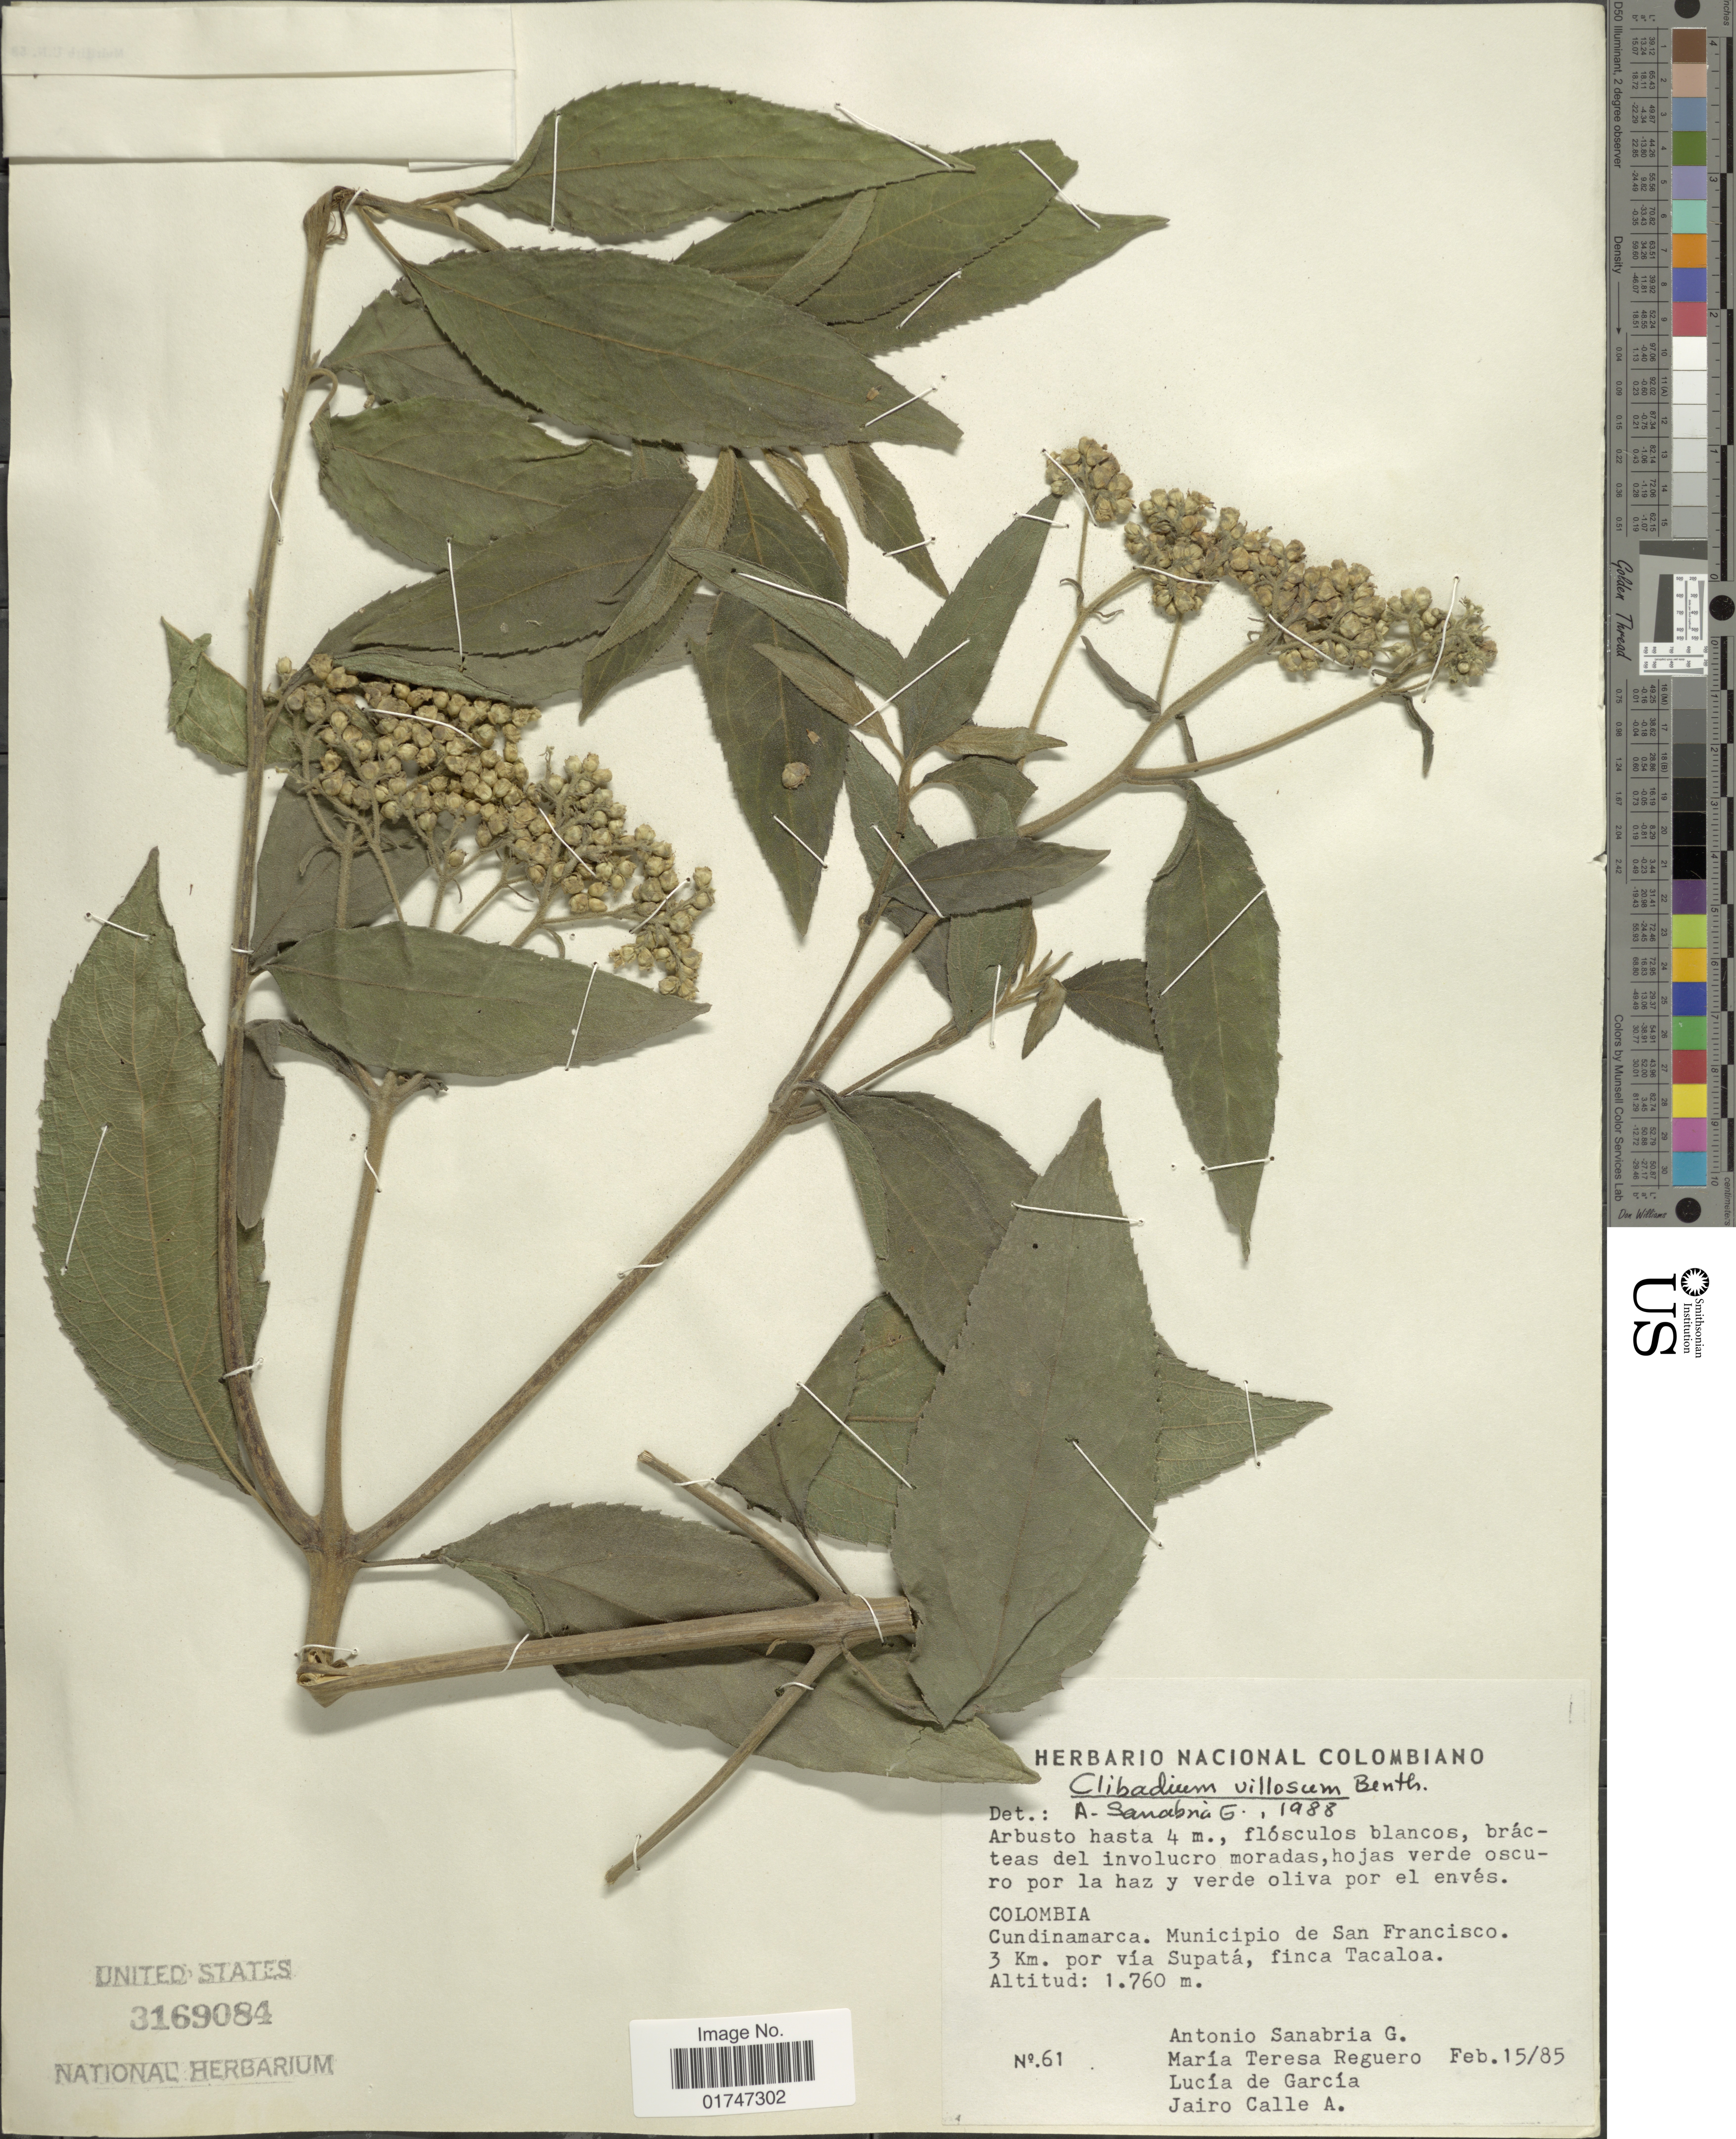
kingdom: Plantae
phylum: Tracheophyta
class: Magnoliopsida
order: Asterales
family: Asteraceae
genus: Clibadium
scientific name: Clibadium villosum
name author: Benth.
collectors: A. Sanabria G., M. Reguero, L. Garcia & Calle, J.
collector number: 61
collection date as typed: Transcribed d/m/y: 15/2/85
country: Colombia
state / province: Cundinamarca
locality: Municipio de San Francisco. 3 Km. por vía Supatá, finca Tacaloa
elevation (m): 1760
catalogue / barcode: US 3169084